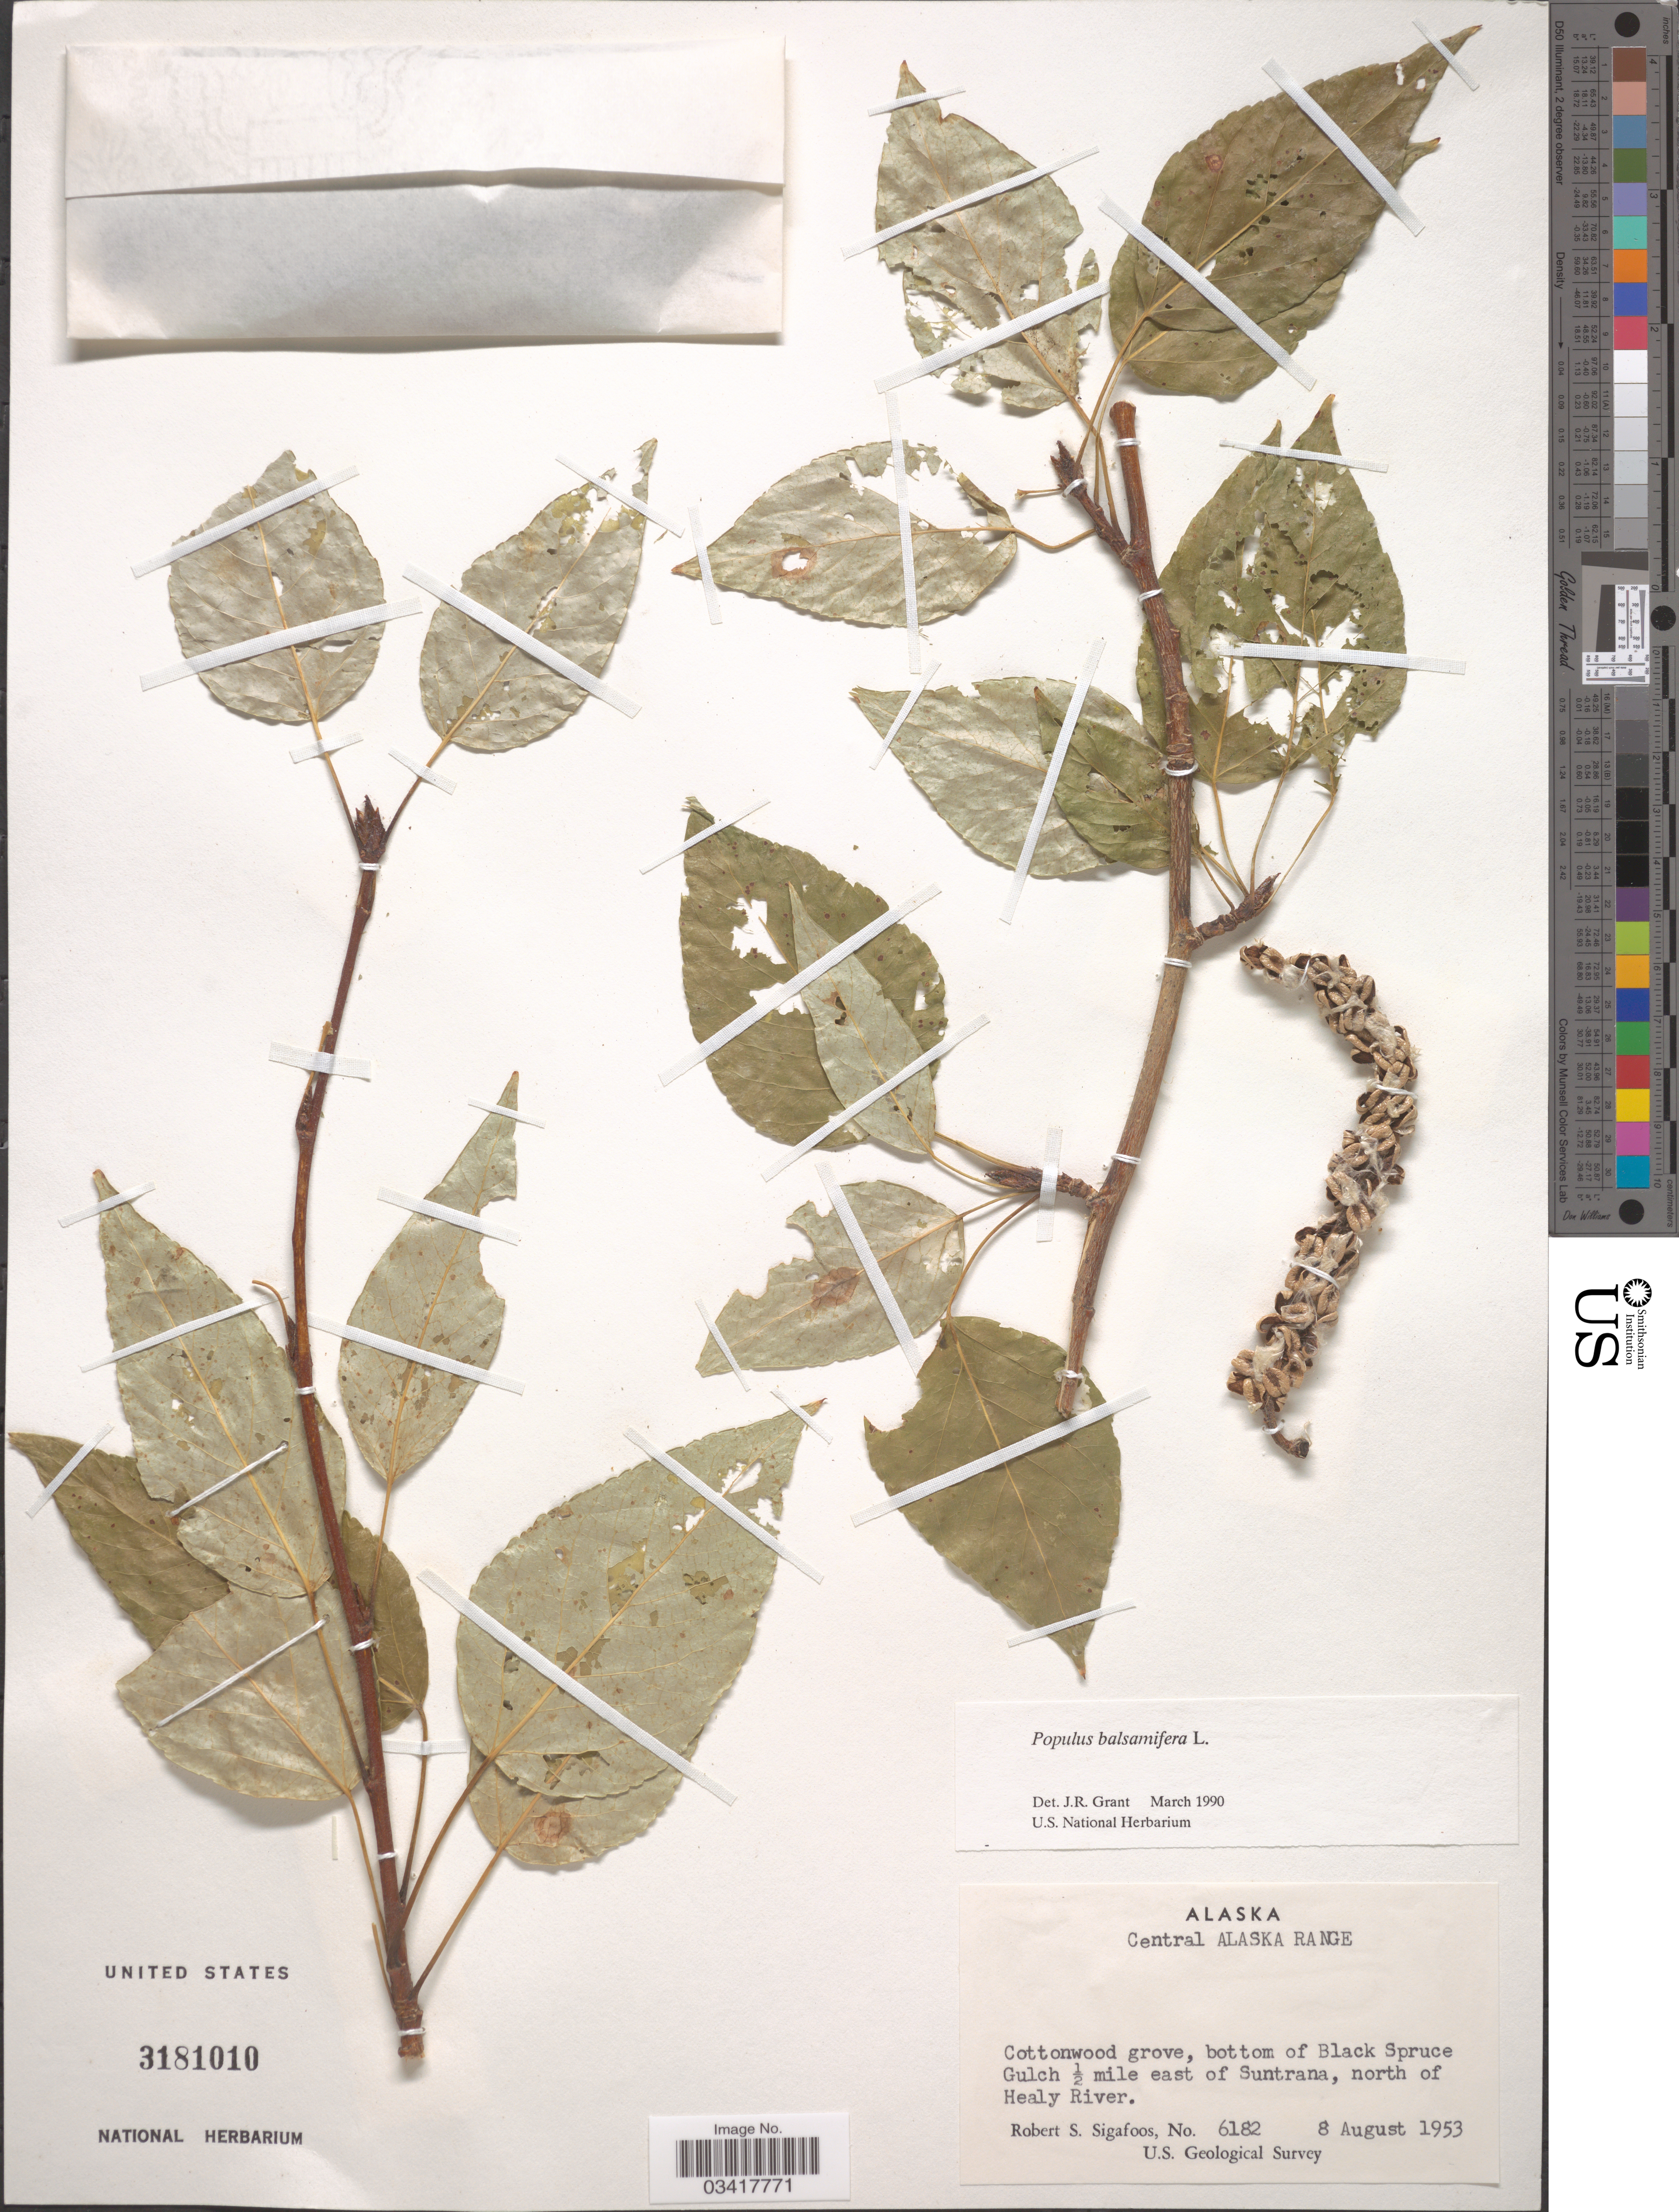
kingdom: Plantae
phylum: Tracheophyta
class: Magnoliopsida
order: Malpighiales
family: Salicaceae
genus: Populus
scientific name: Populus balsamifera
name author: L.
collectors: R. Sigafoos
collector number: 6182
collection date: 1953-08-08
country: United States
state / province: Alaska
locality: Central Alaska Range. Cottonwood grove, bottom of Black Spruce Gulch ½ mile east of Suntrana, north of Healy River.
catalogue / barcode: US 3181010